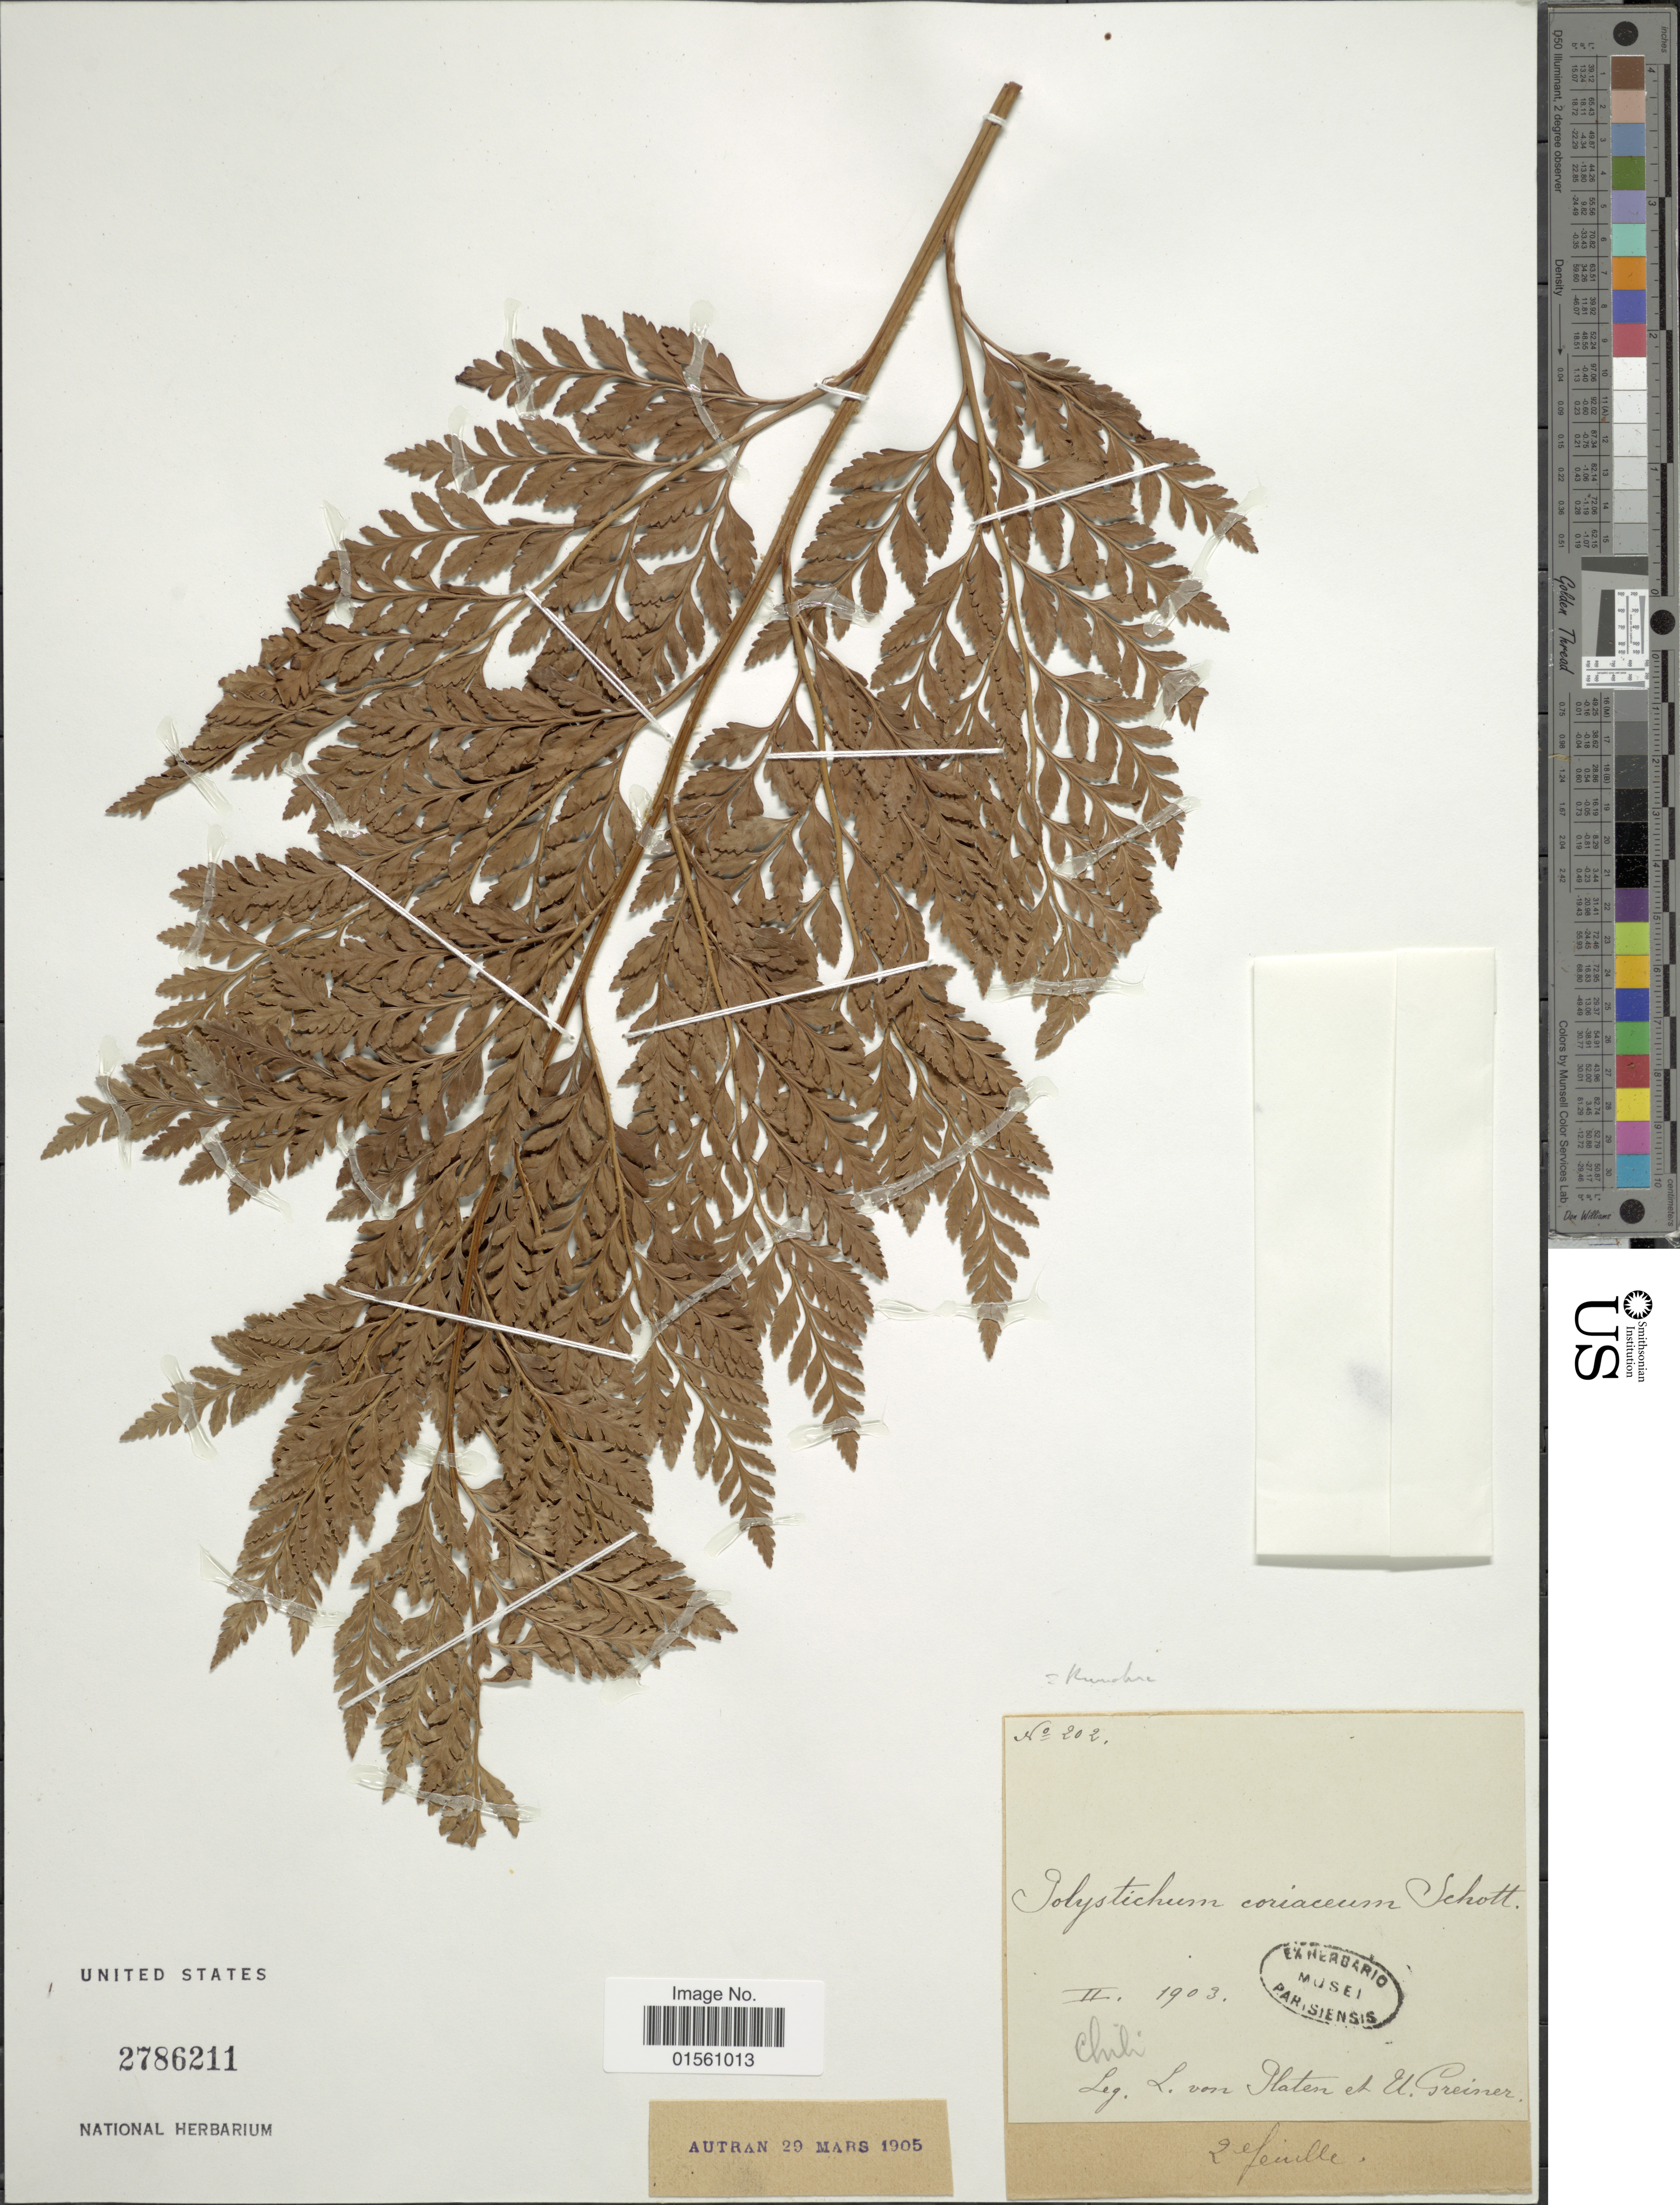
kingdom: Plantae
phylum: Tracheophyta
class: Polypodiopsida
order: Polypodiales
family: Dryopteridaceae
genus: Rumohra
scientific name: Rumohra adiantiformis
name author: (G. Forst.) Ching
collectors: L. Haten & U. Greiner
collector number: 202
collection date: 1903-02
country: Chile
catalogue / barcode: US 2786211